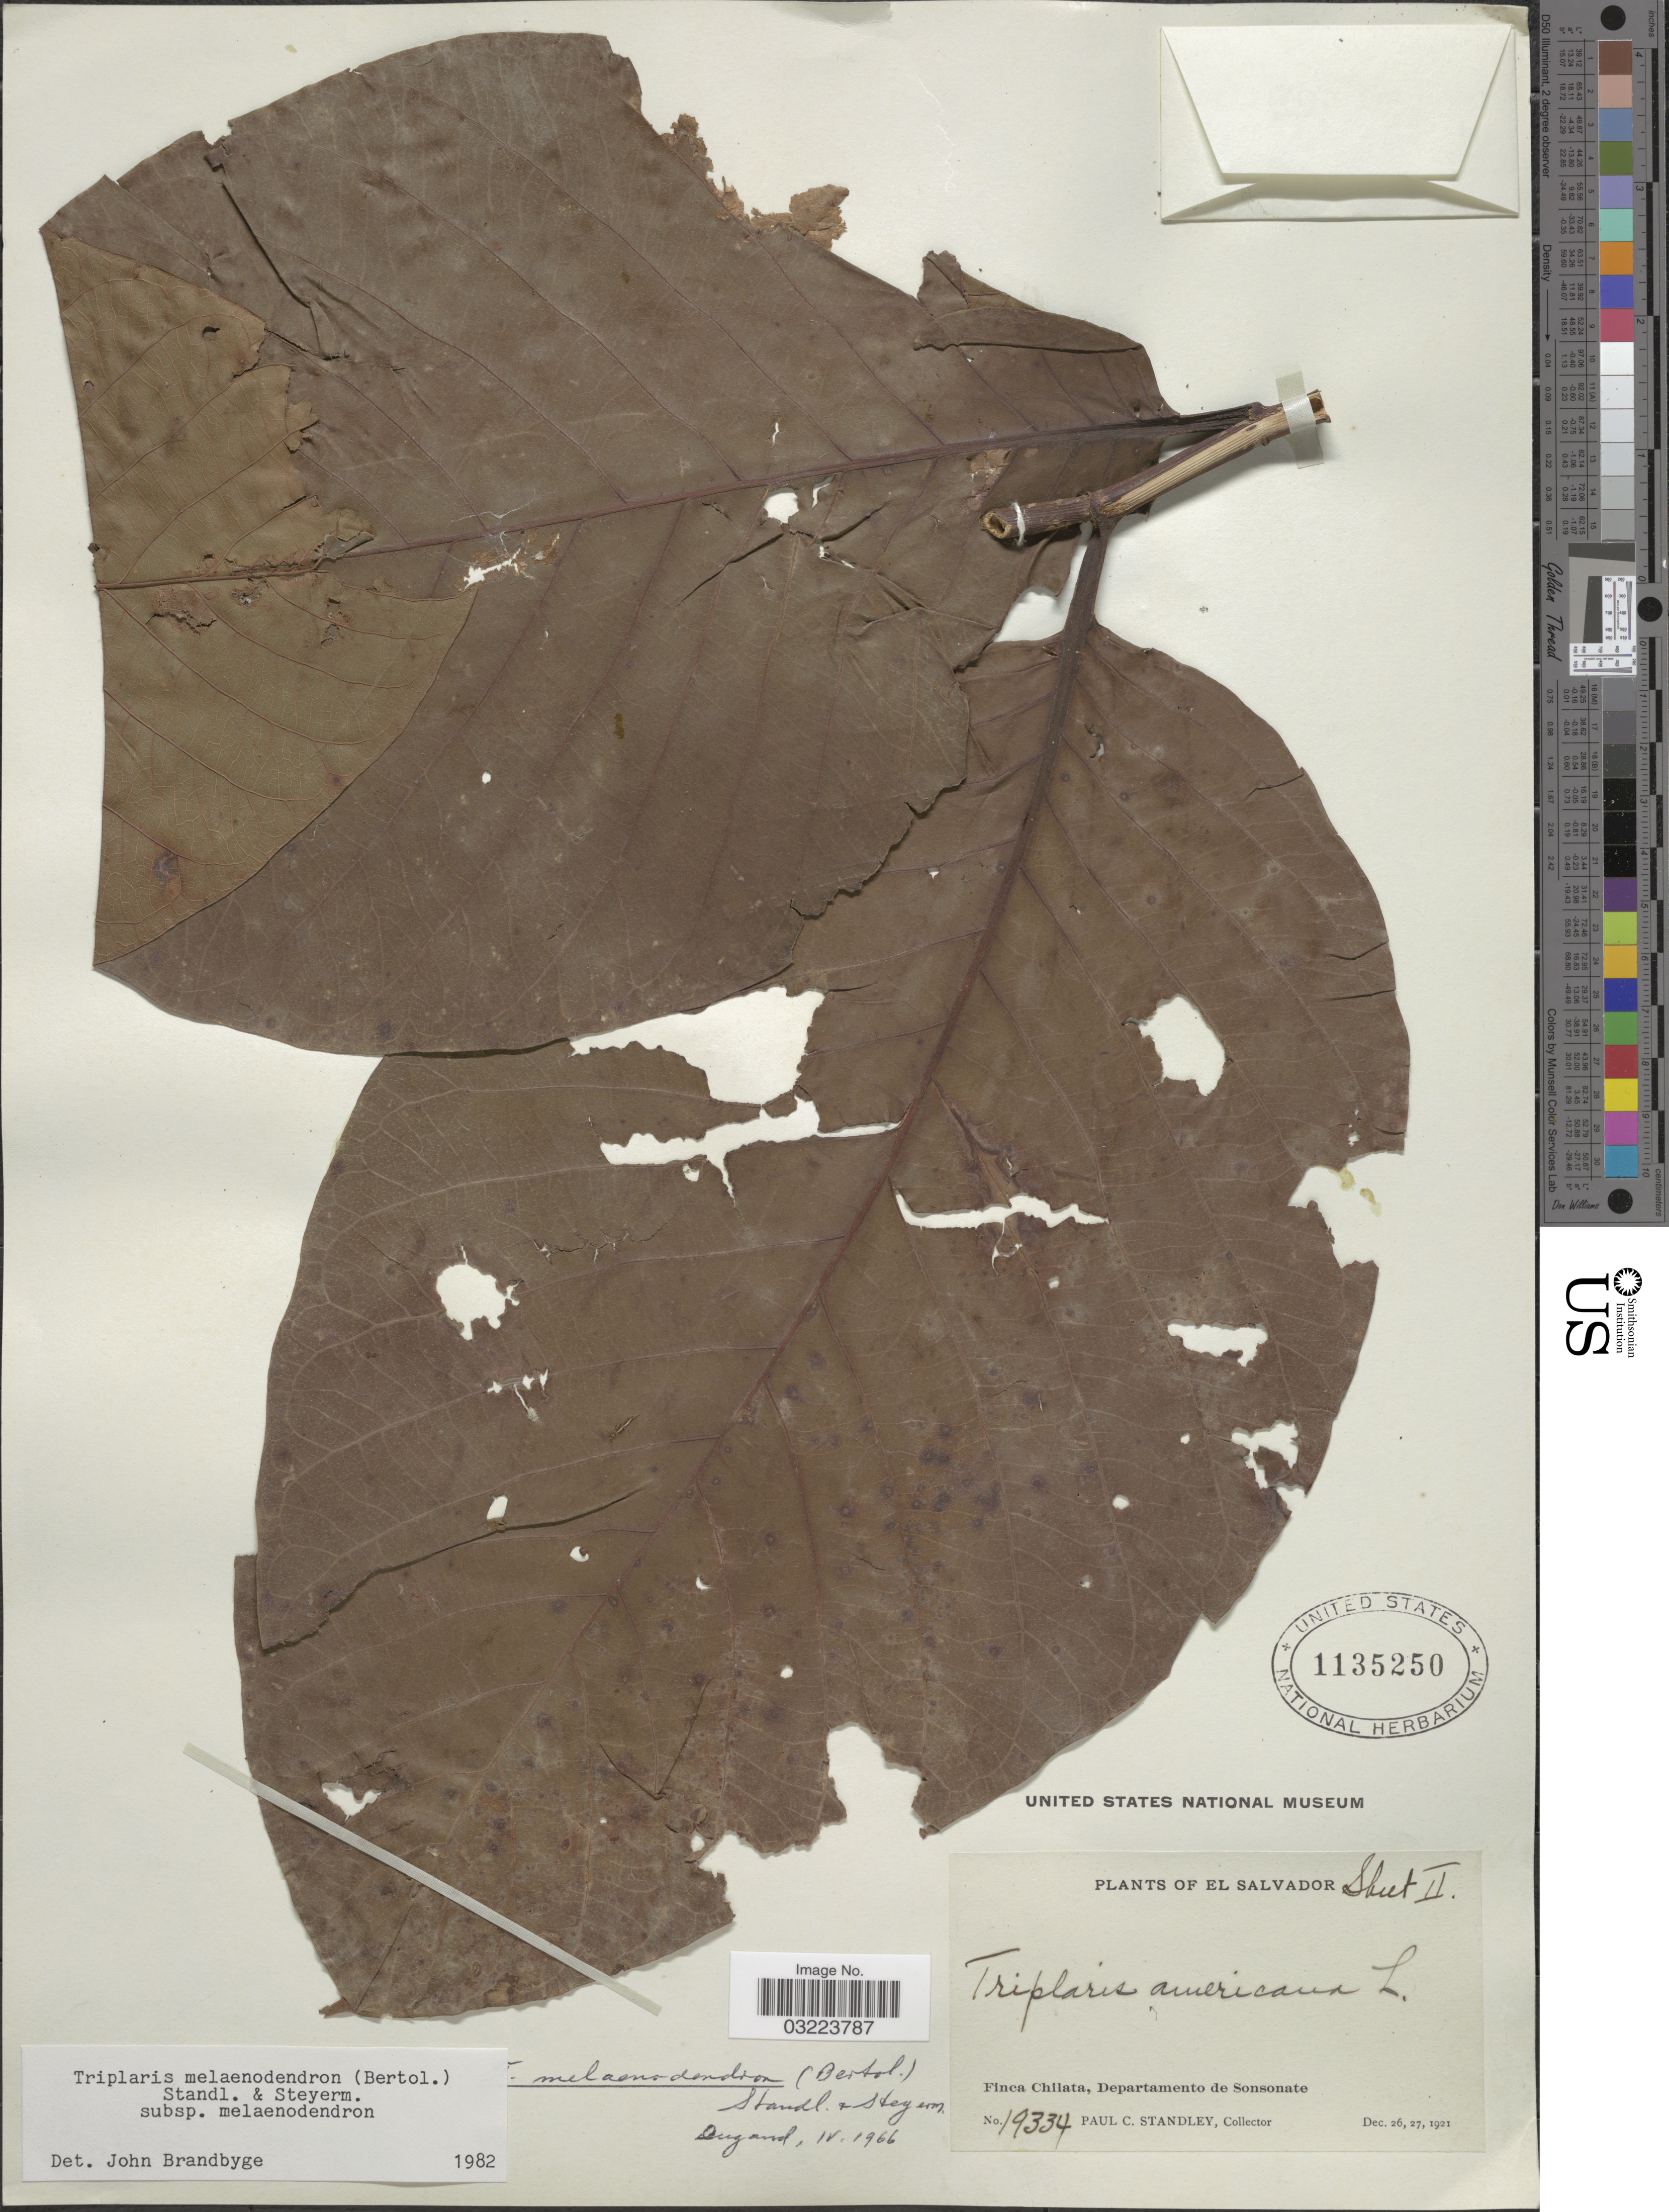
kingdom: Plantae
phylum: Tracheophyta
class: Magnoliopsida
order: Caryophyllales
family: Polygonaceae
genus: Triplaris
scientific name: Triplaris melaenodendron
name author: (Bertol.) Standl. & Steyerm.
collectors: P. C. Standley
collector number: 19334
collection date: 1921-12-26/1921-12-27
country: El Salvador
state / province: Sonsonate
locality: Finca Chilata, Departamento de Sonsonate.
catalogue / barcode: US 1135250